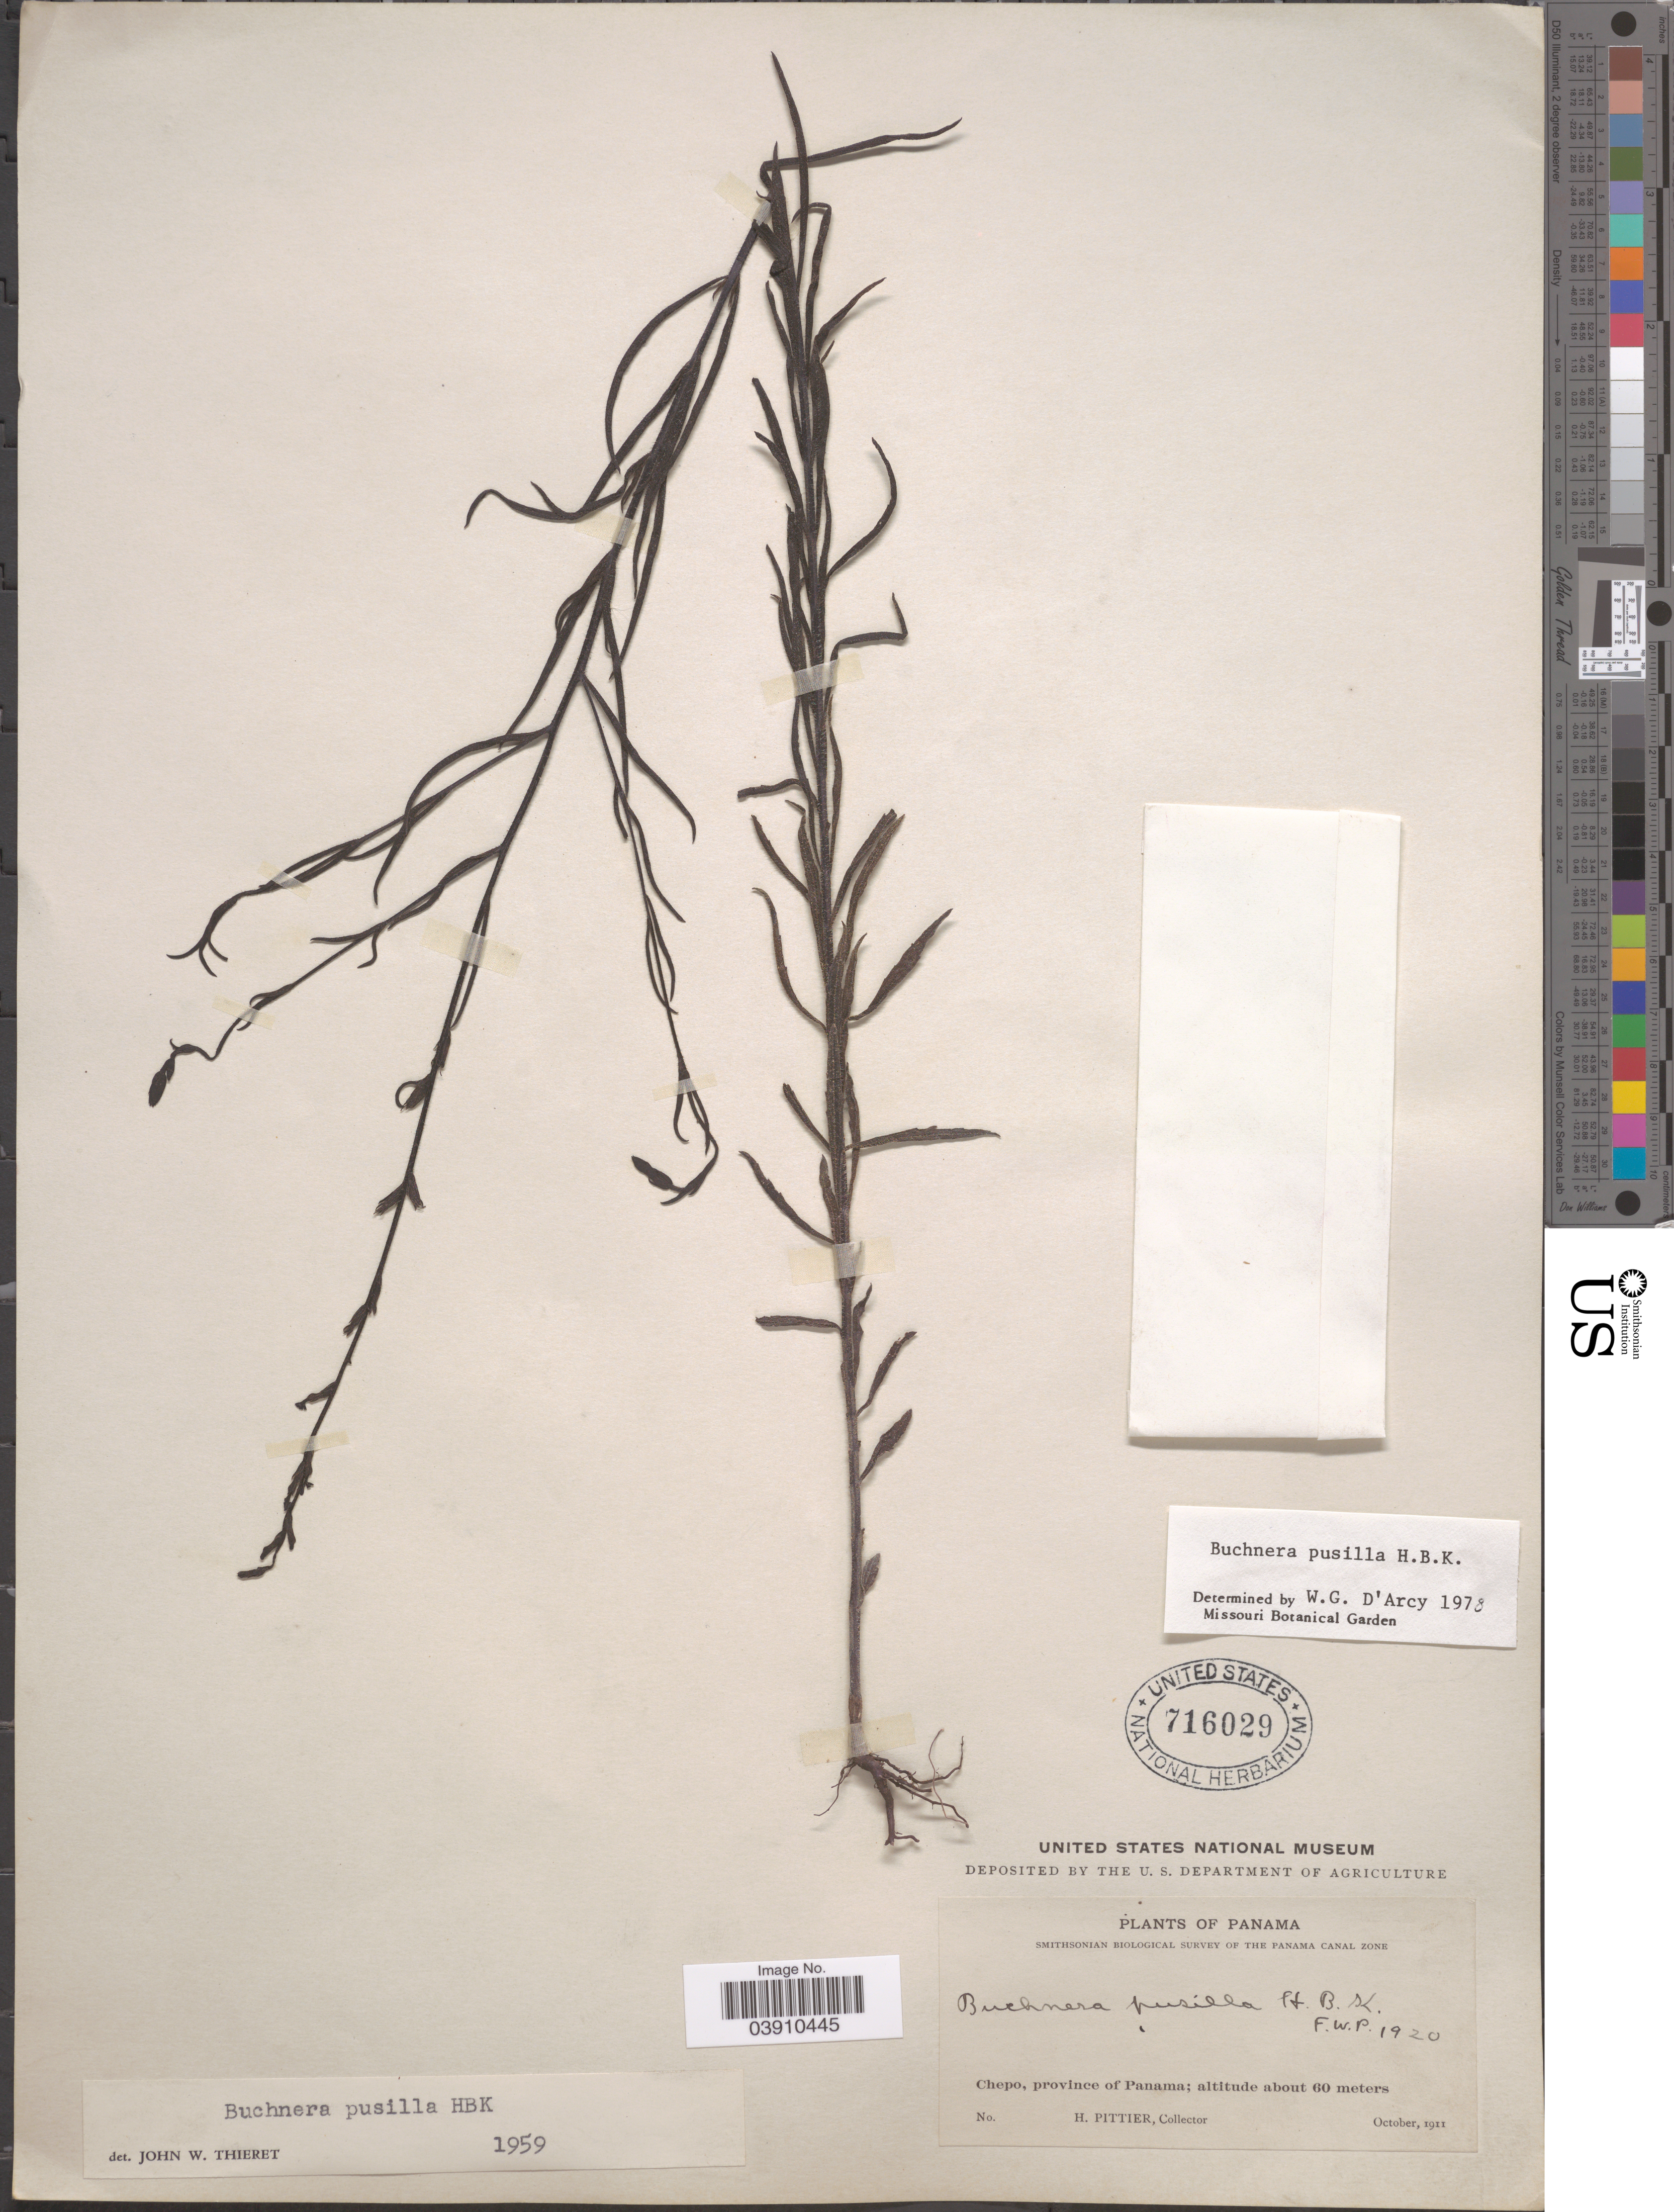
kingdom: Plantae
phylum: Tracheophyta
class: Magnoliopsida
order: Lamiales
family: Orobanchaceae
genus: Buchnera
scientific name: Buchnera pusilla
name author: Kunth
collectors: H. F. Pittier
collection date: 1911-10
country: Panama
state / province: Panamá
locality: Panama Canal Zone. Chepo.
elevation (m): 60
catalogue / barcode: US 716029